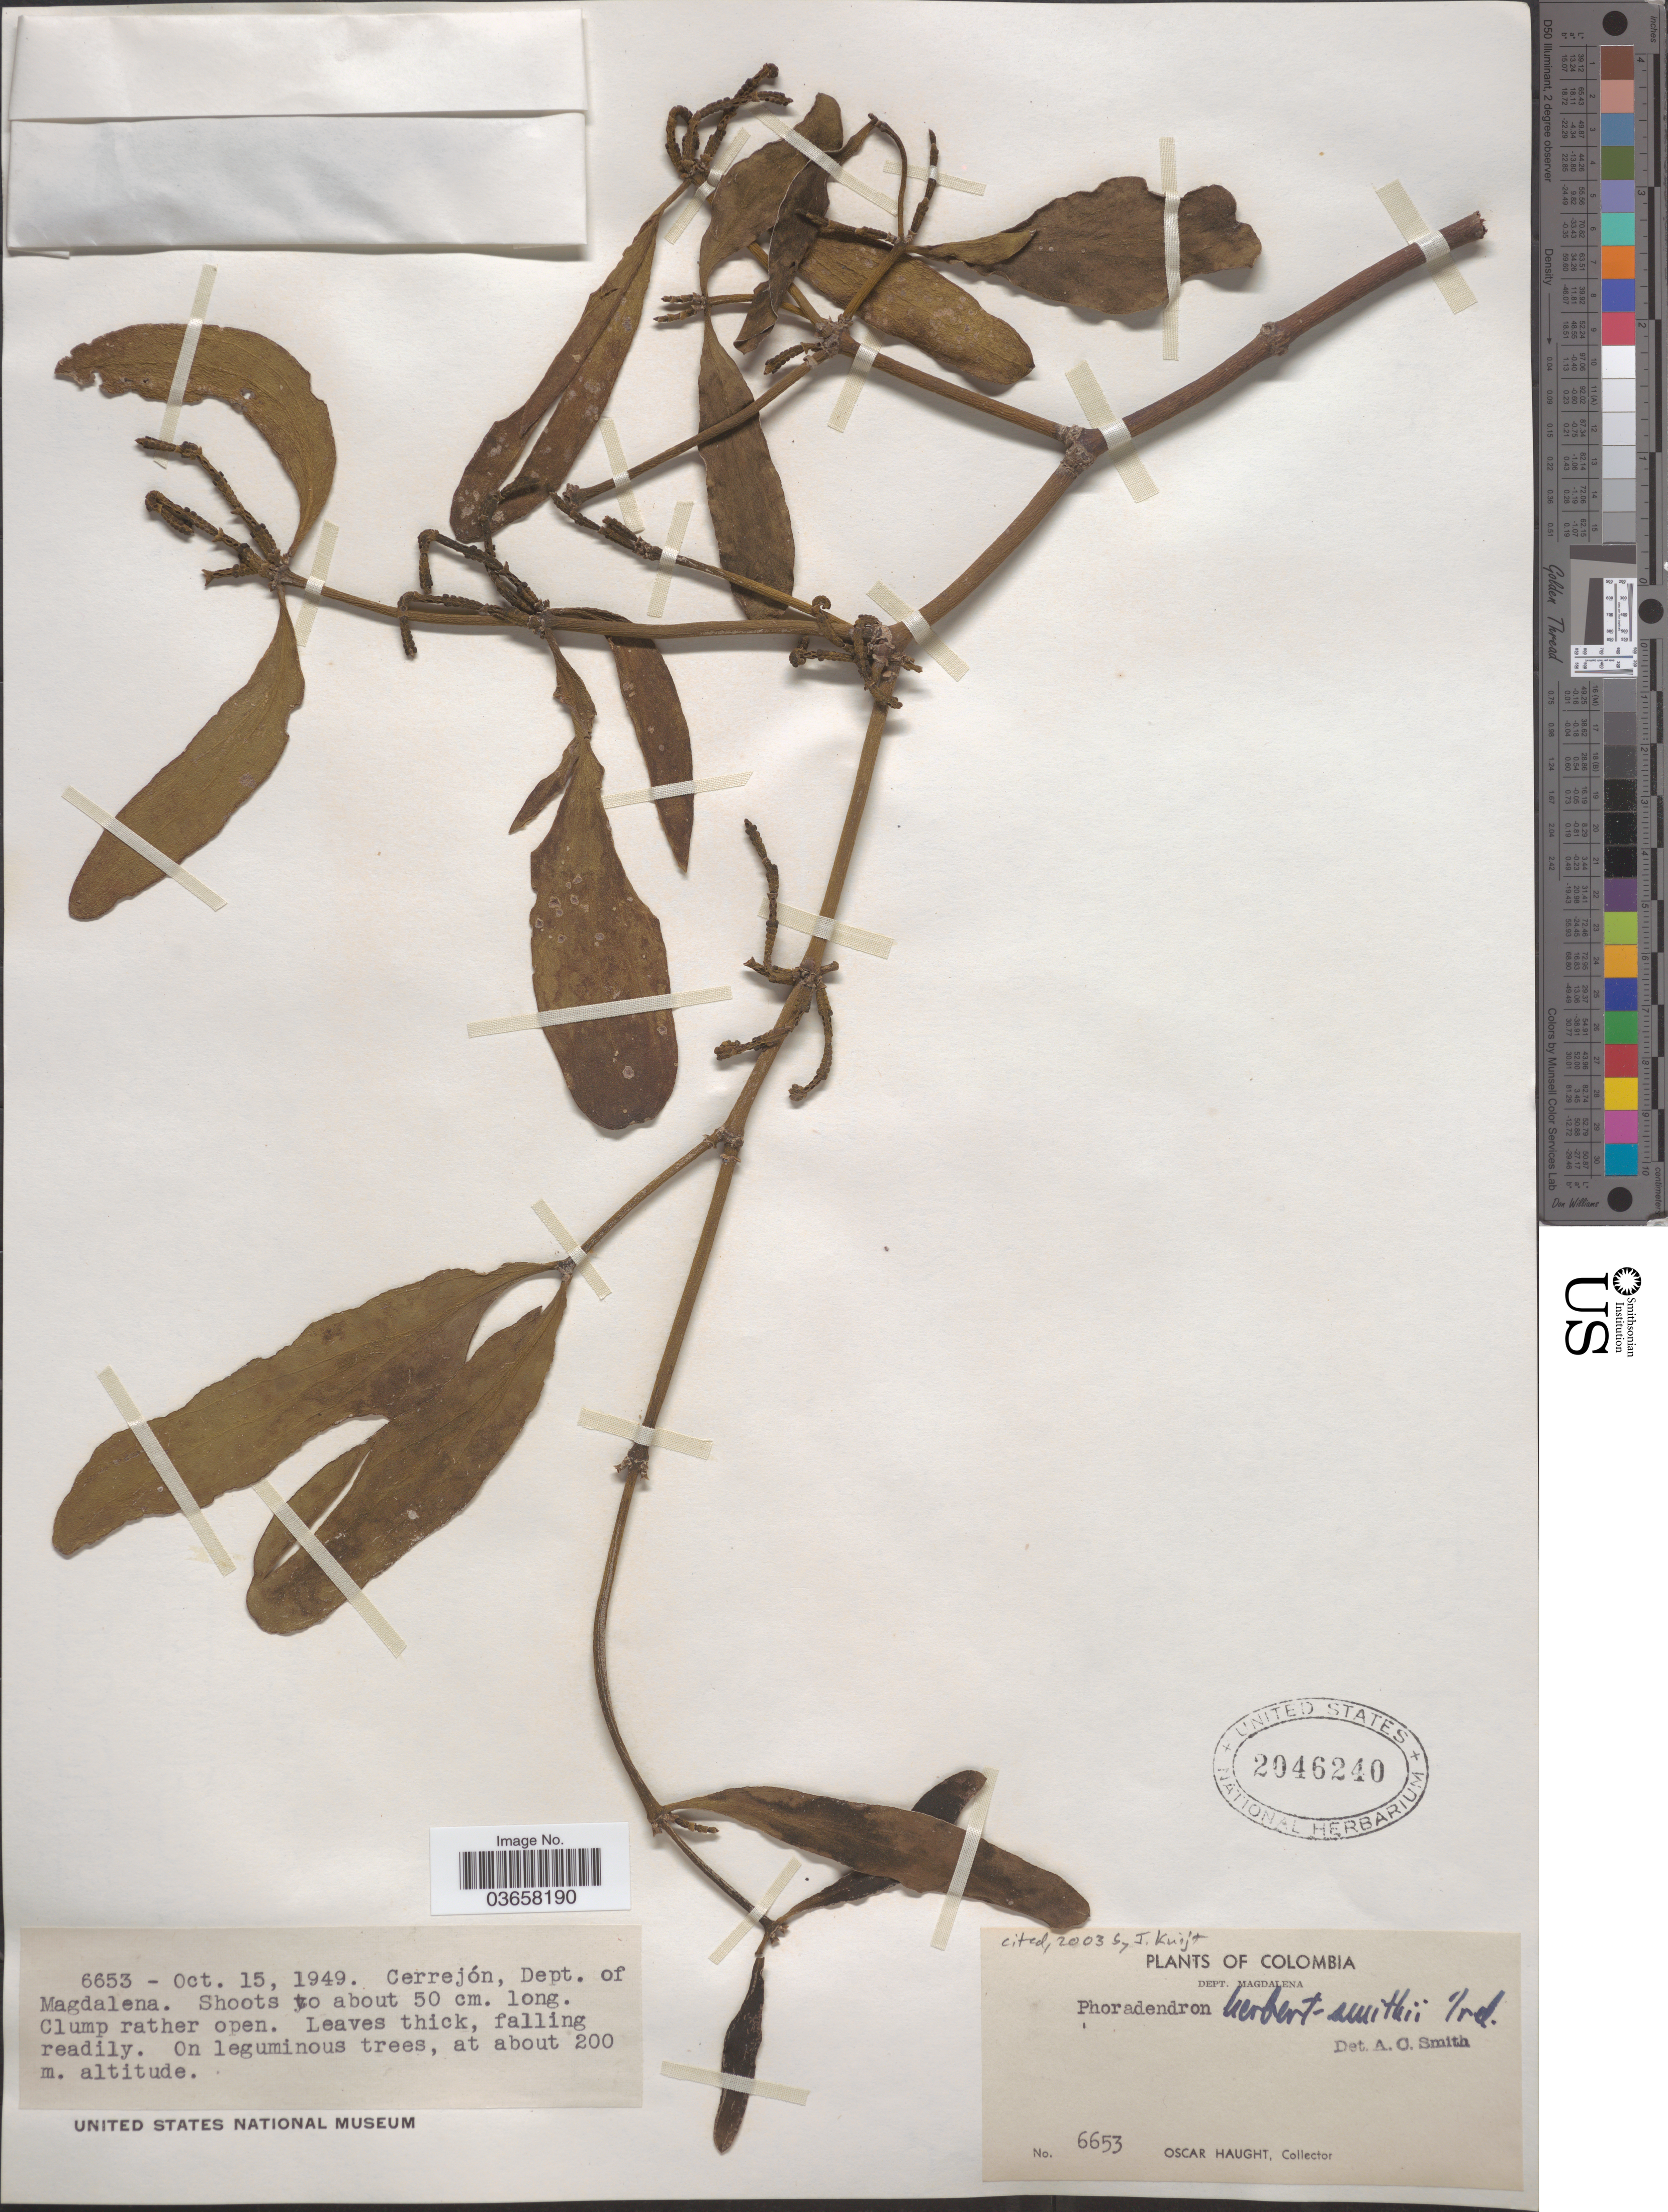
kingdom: Plantae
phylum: Tracheophyta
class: Magnoliopsida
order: Santalales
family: Viscaceae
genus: Phoradendron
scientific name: Phoradendron herbert-smithii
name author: Trel.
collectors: O. Haught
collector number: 6653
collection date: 1949-10-15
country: Colombia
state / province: Magdalena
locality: Dept. Magdalena. Cerrejón.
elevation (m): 200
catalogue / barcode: US 2046240